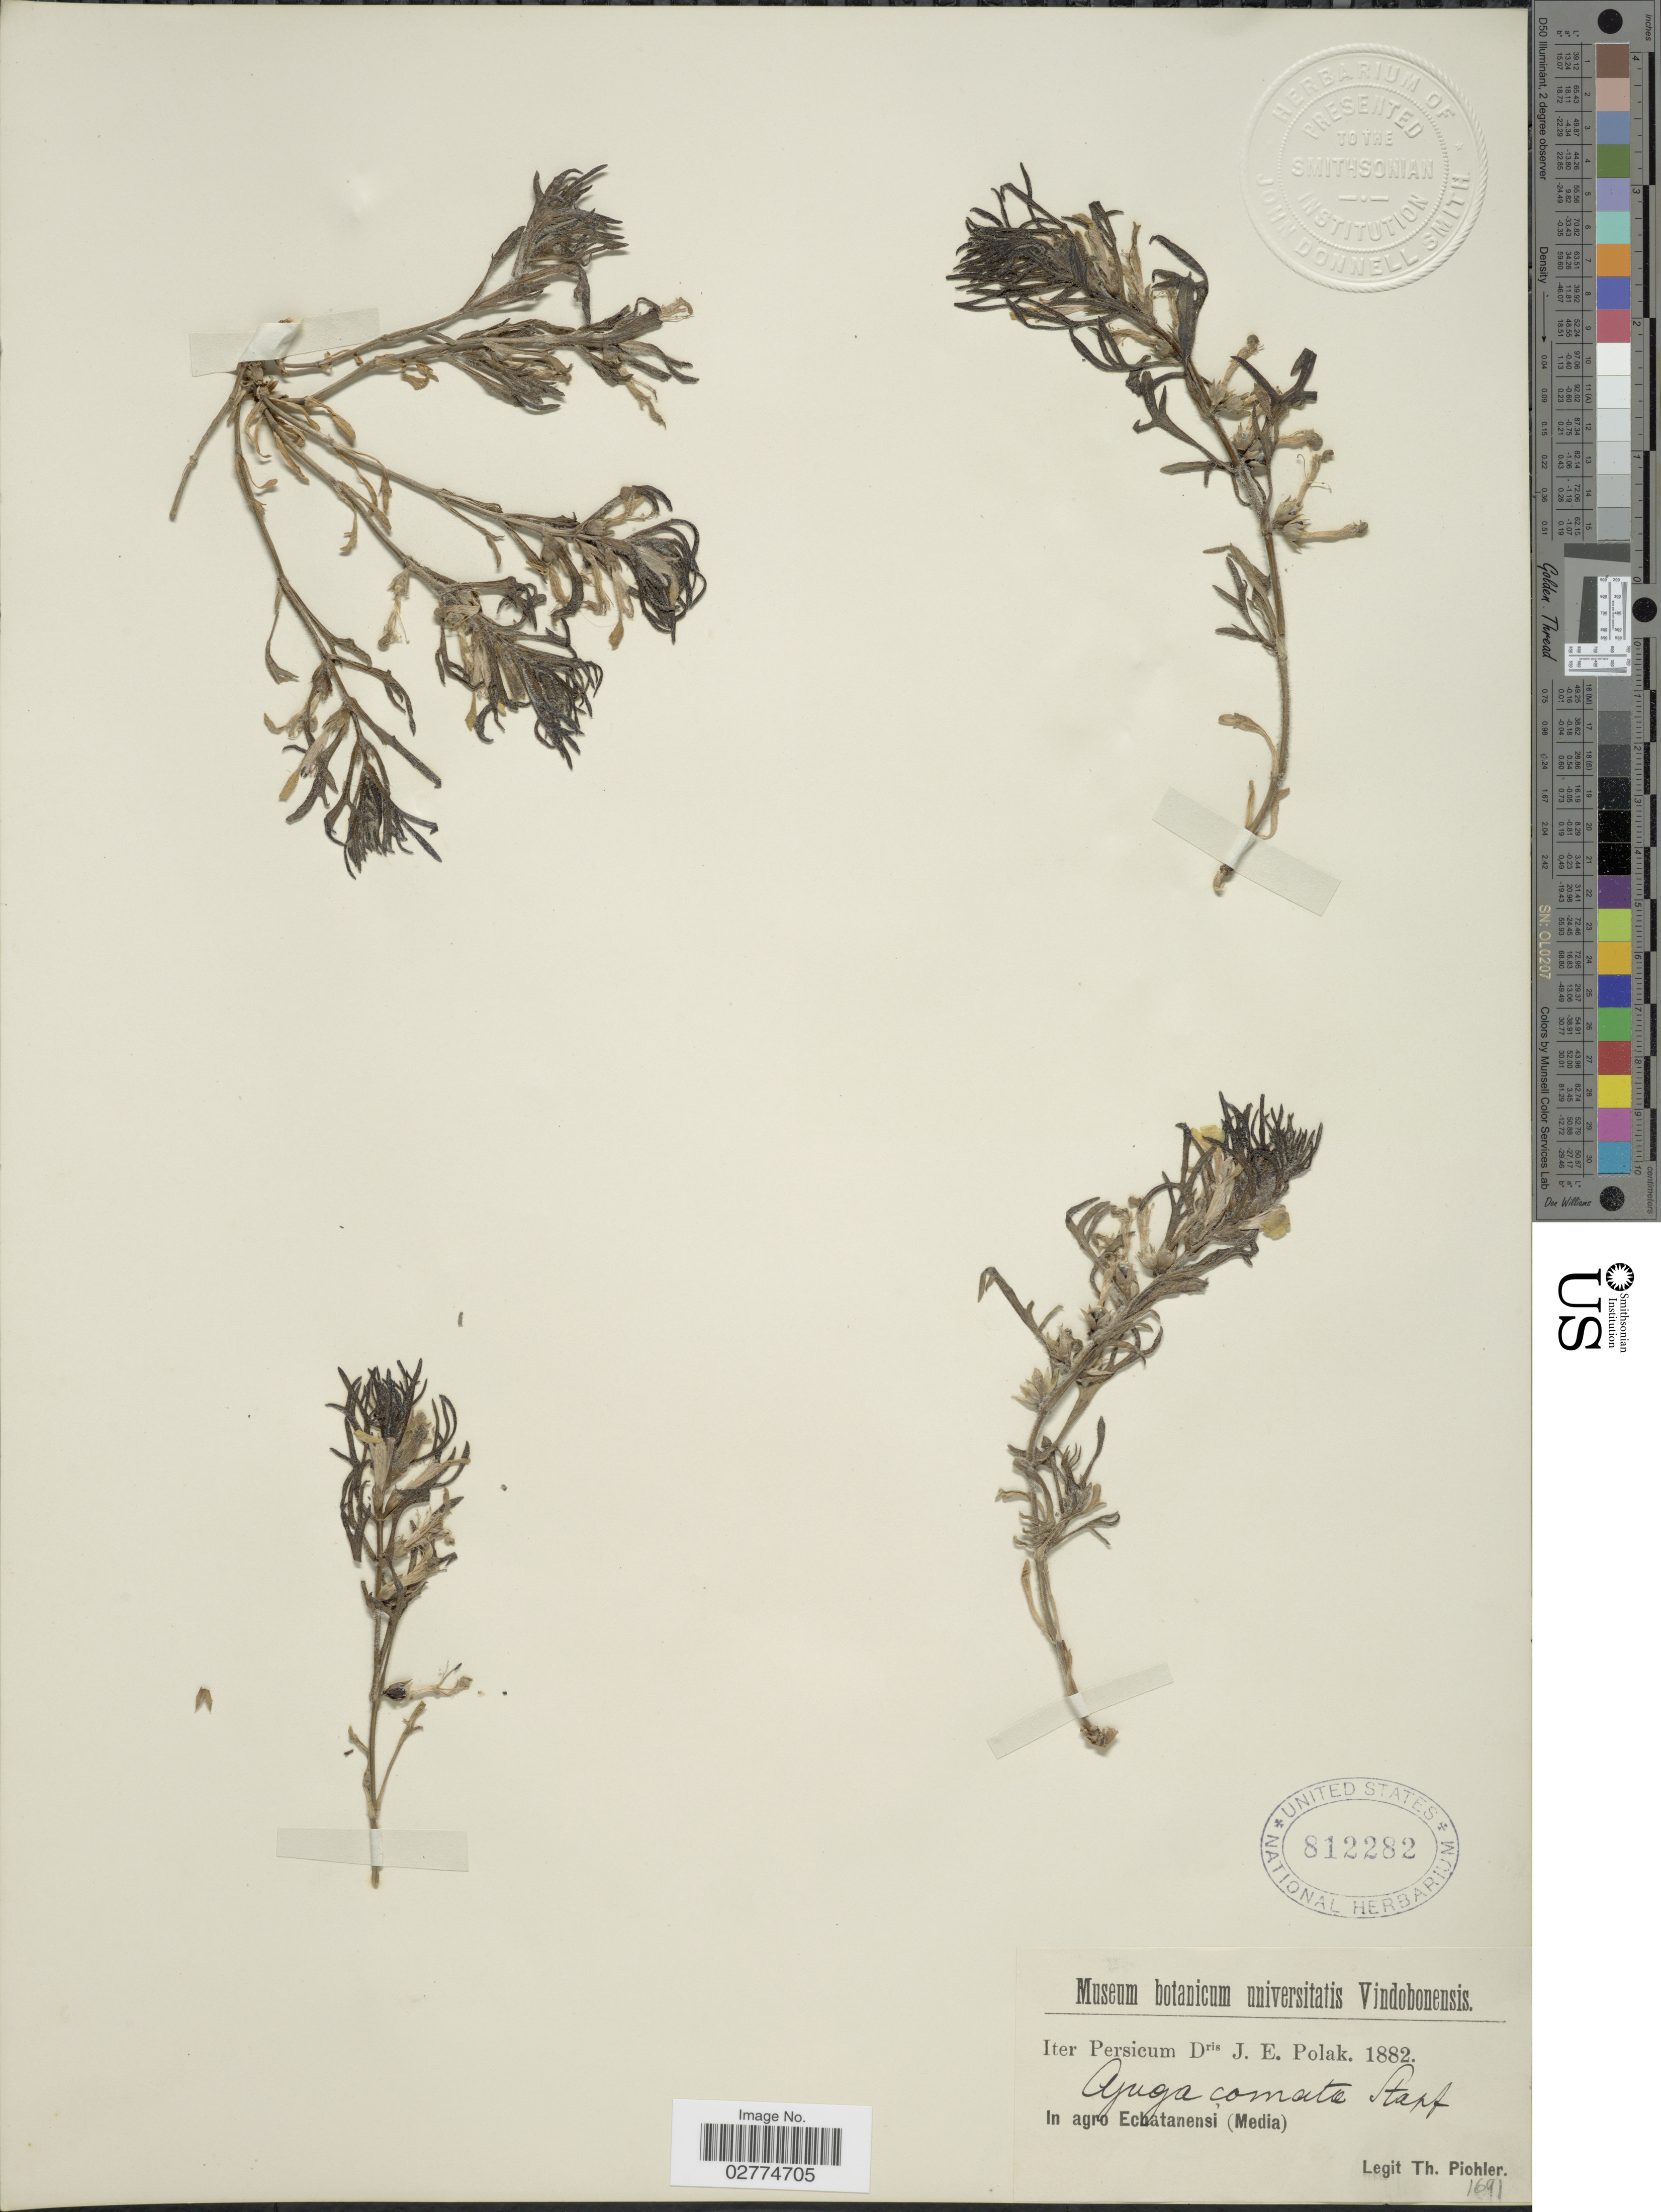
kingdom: Plantae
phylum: Tracheophyta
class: Magnoliopsida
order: Lamiales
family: Lamiaceae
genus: Ajuga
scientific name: Ajuga comata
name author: Stapf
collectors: T. Pichler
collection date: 1882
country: Iran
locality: Iter Perscium, In agro Echatanensi (Media).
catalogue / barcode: US 812282